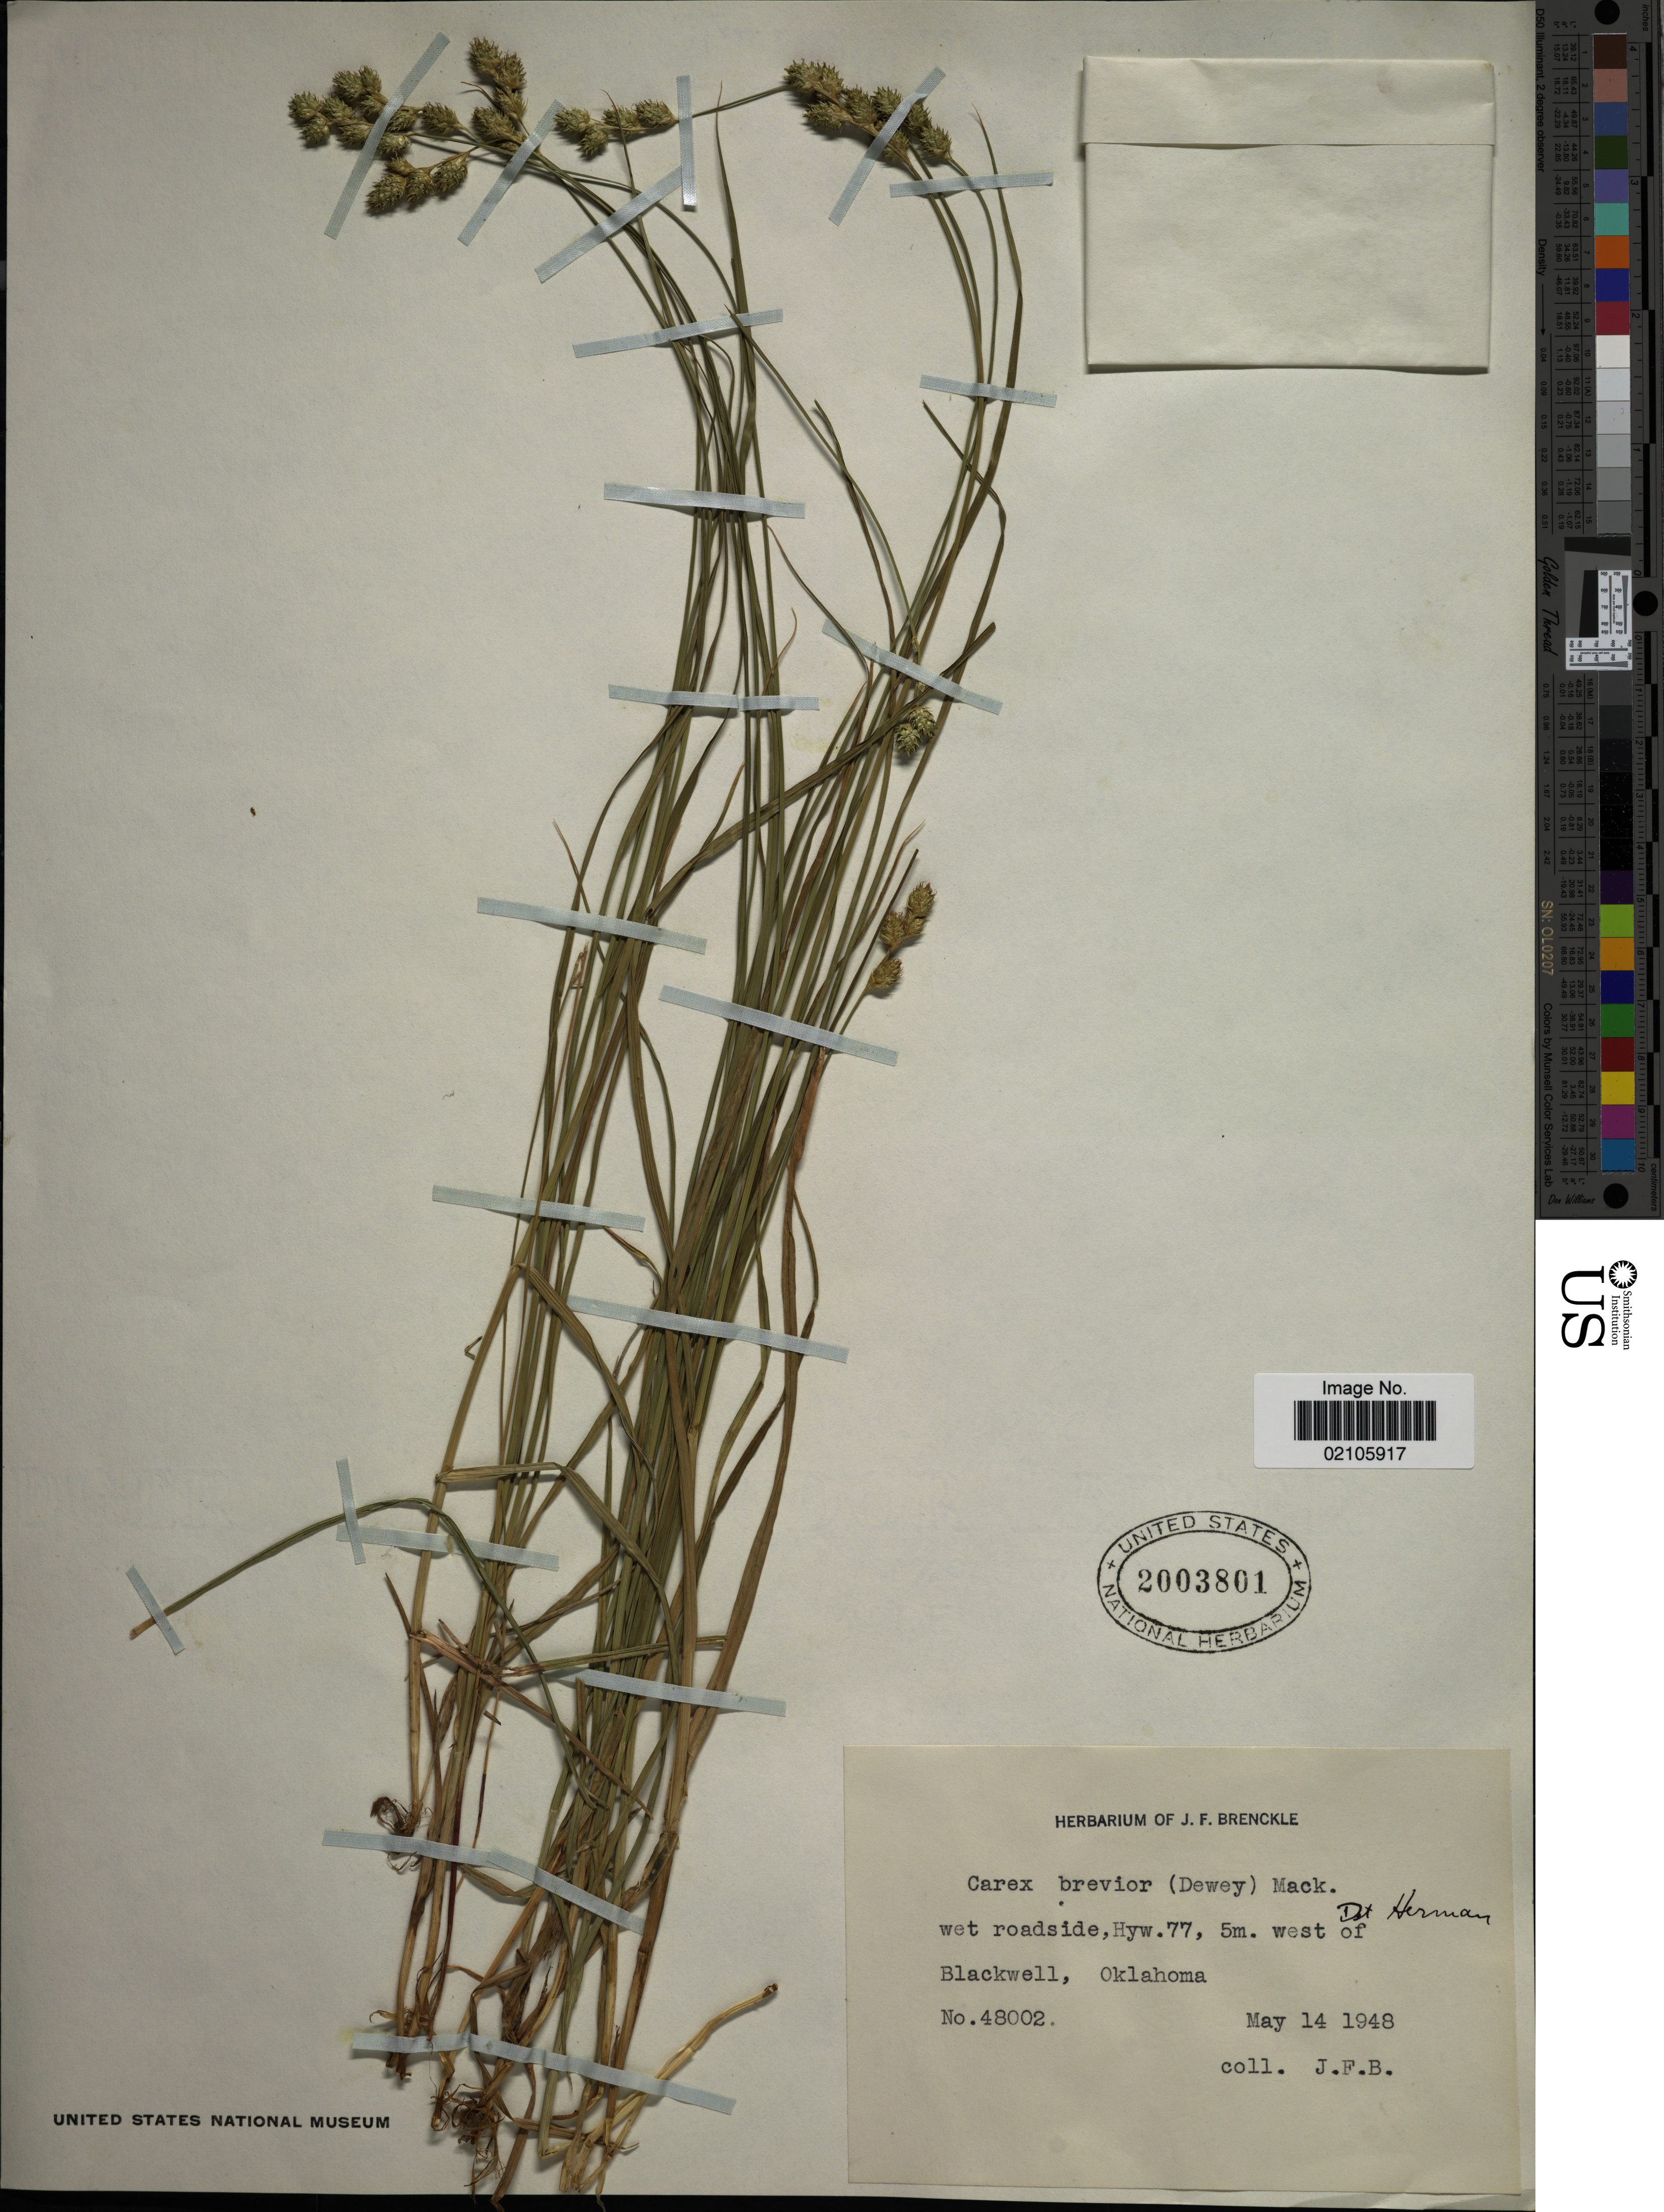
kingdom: Plantae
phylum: Tracheophyta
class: Liliopsida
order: Poales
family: Cyperaceae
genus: Carex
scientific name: Carex brevior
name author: (Dewey) Mack. ex Lunell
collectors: J. Brenckle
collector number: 48002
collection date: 1948-05-14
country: United States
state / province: Oklahoma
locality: Hyw. 77, 5 m west of Blackwell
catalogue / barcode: US 2003801